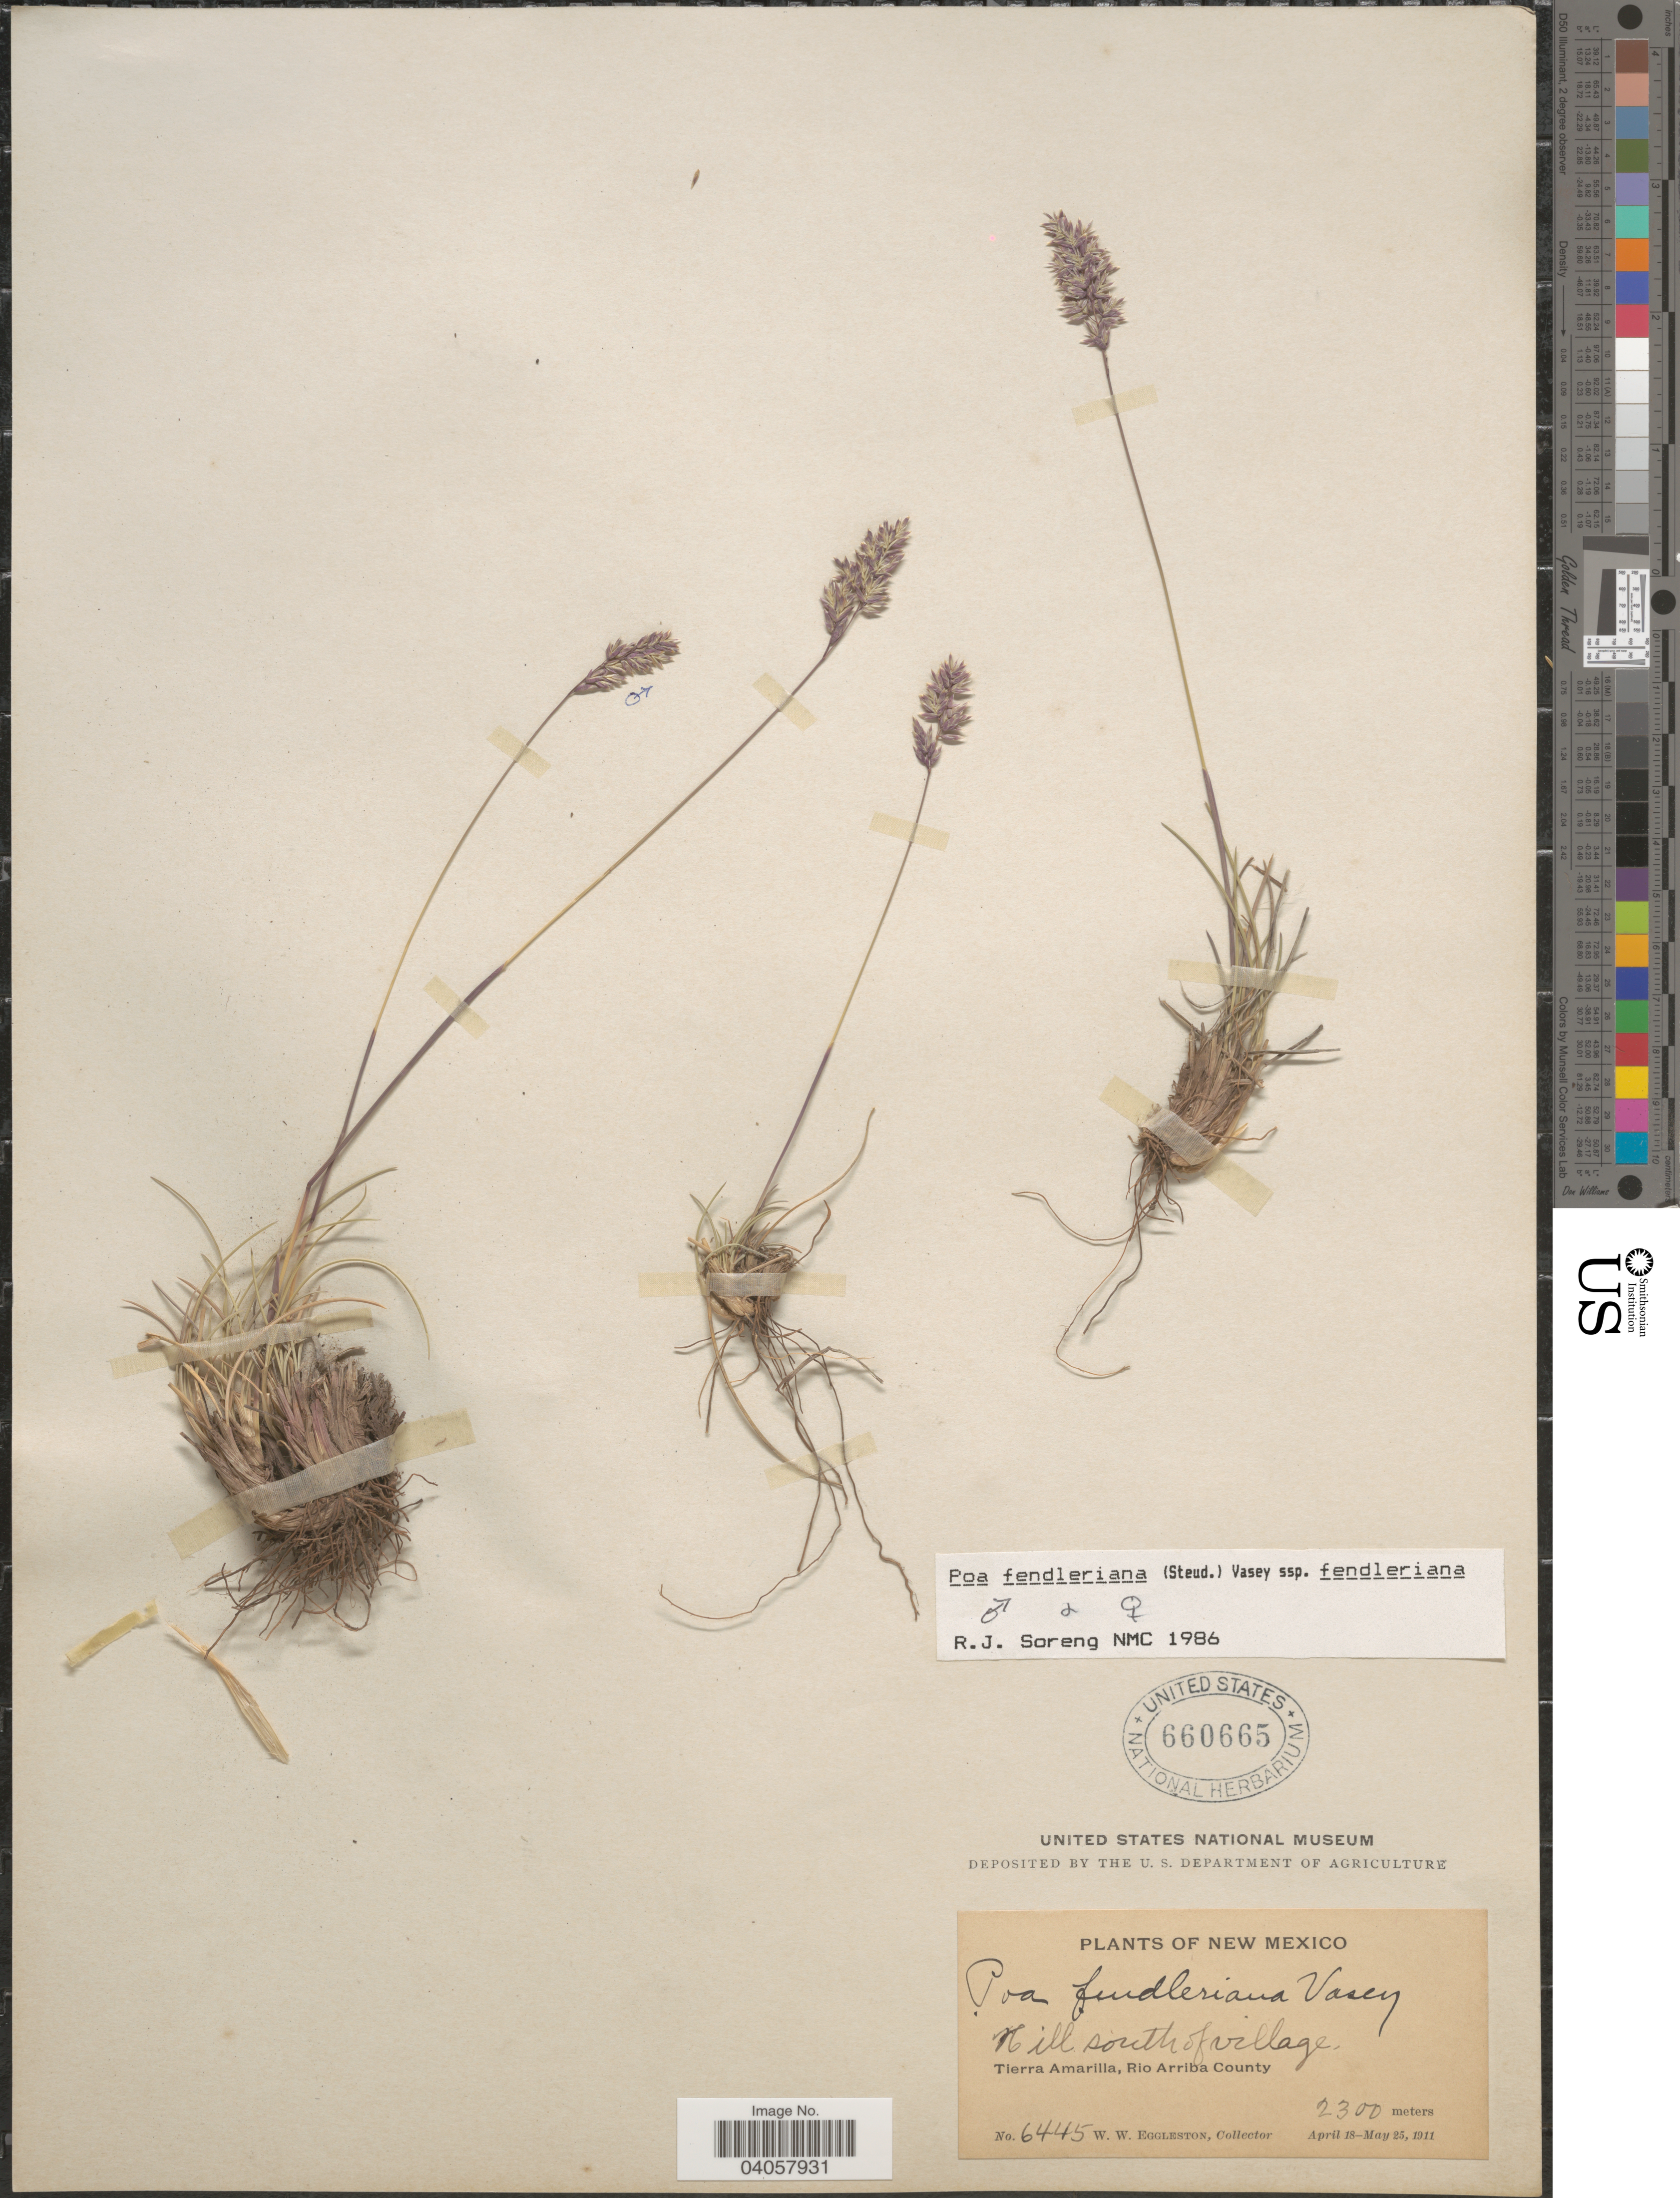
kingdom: Plantae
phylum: Tracheophyta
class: Liliopsida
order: Poales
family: Poaceae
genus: Poa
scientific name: Poa fendleriana subsp. fendleriana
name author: (Steud.) Vasey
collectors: W. W. Eggleston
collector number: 6445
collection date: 1911-04-18/1911-05-25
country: United States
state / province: New Mexico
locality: Hill south of village. Tierra Amarilla, Rio Arriba County.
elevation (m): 2300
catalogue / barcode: US 660665